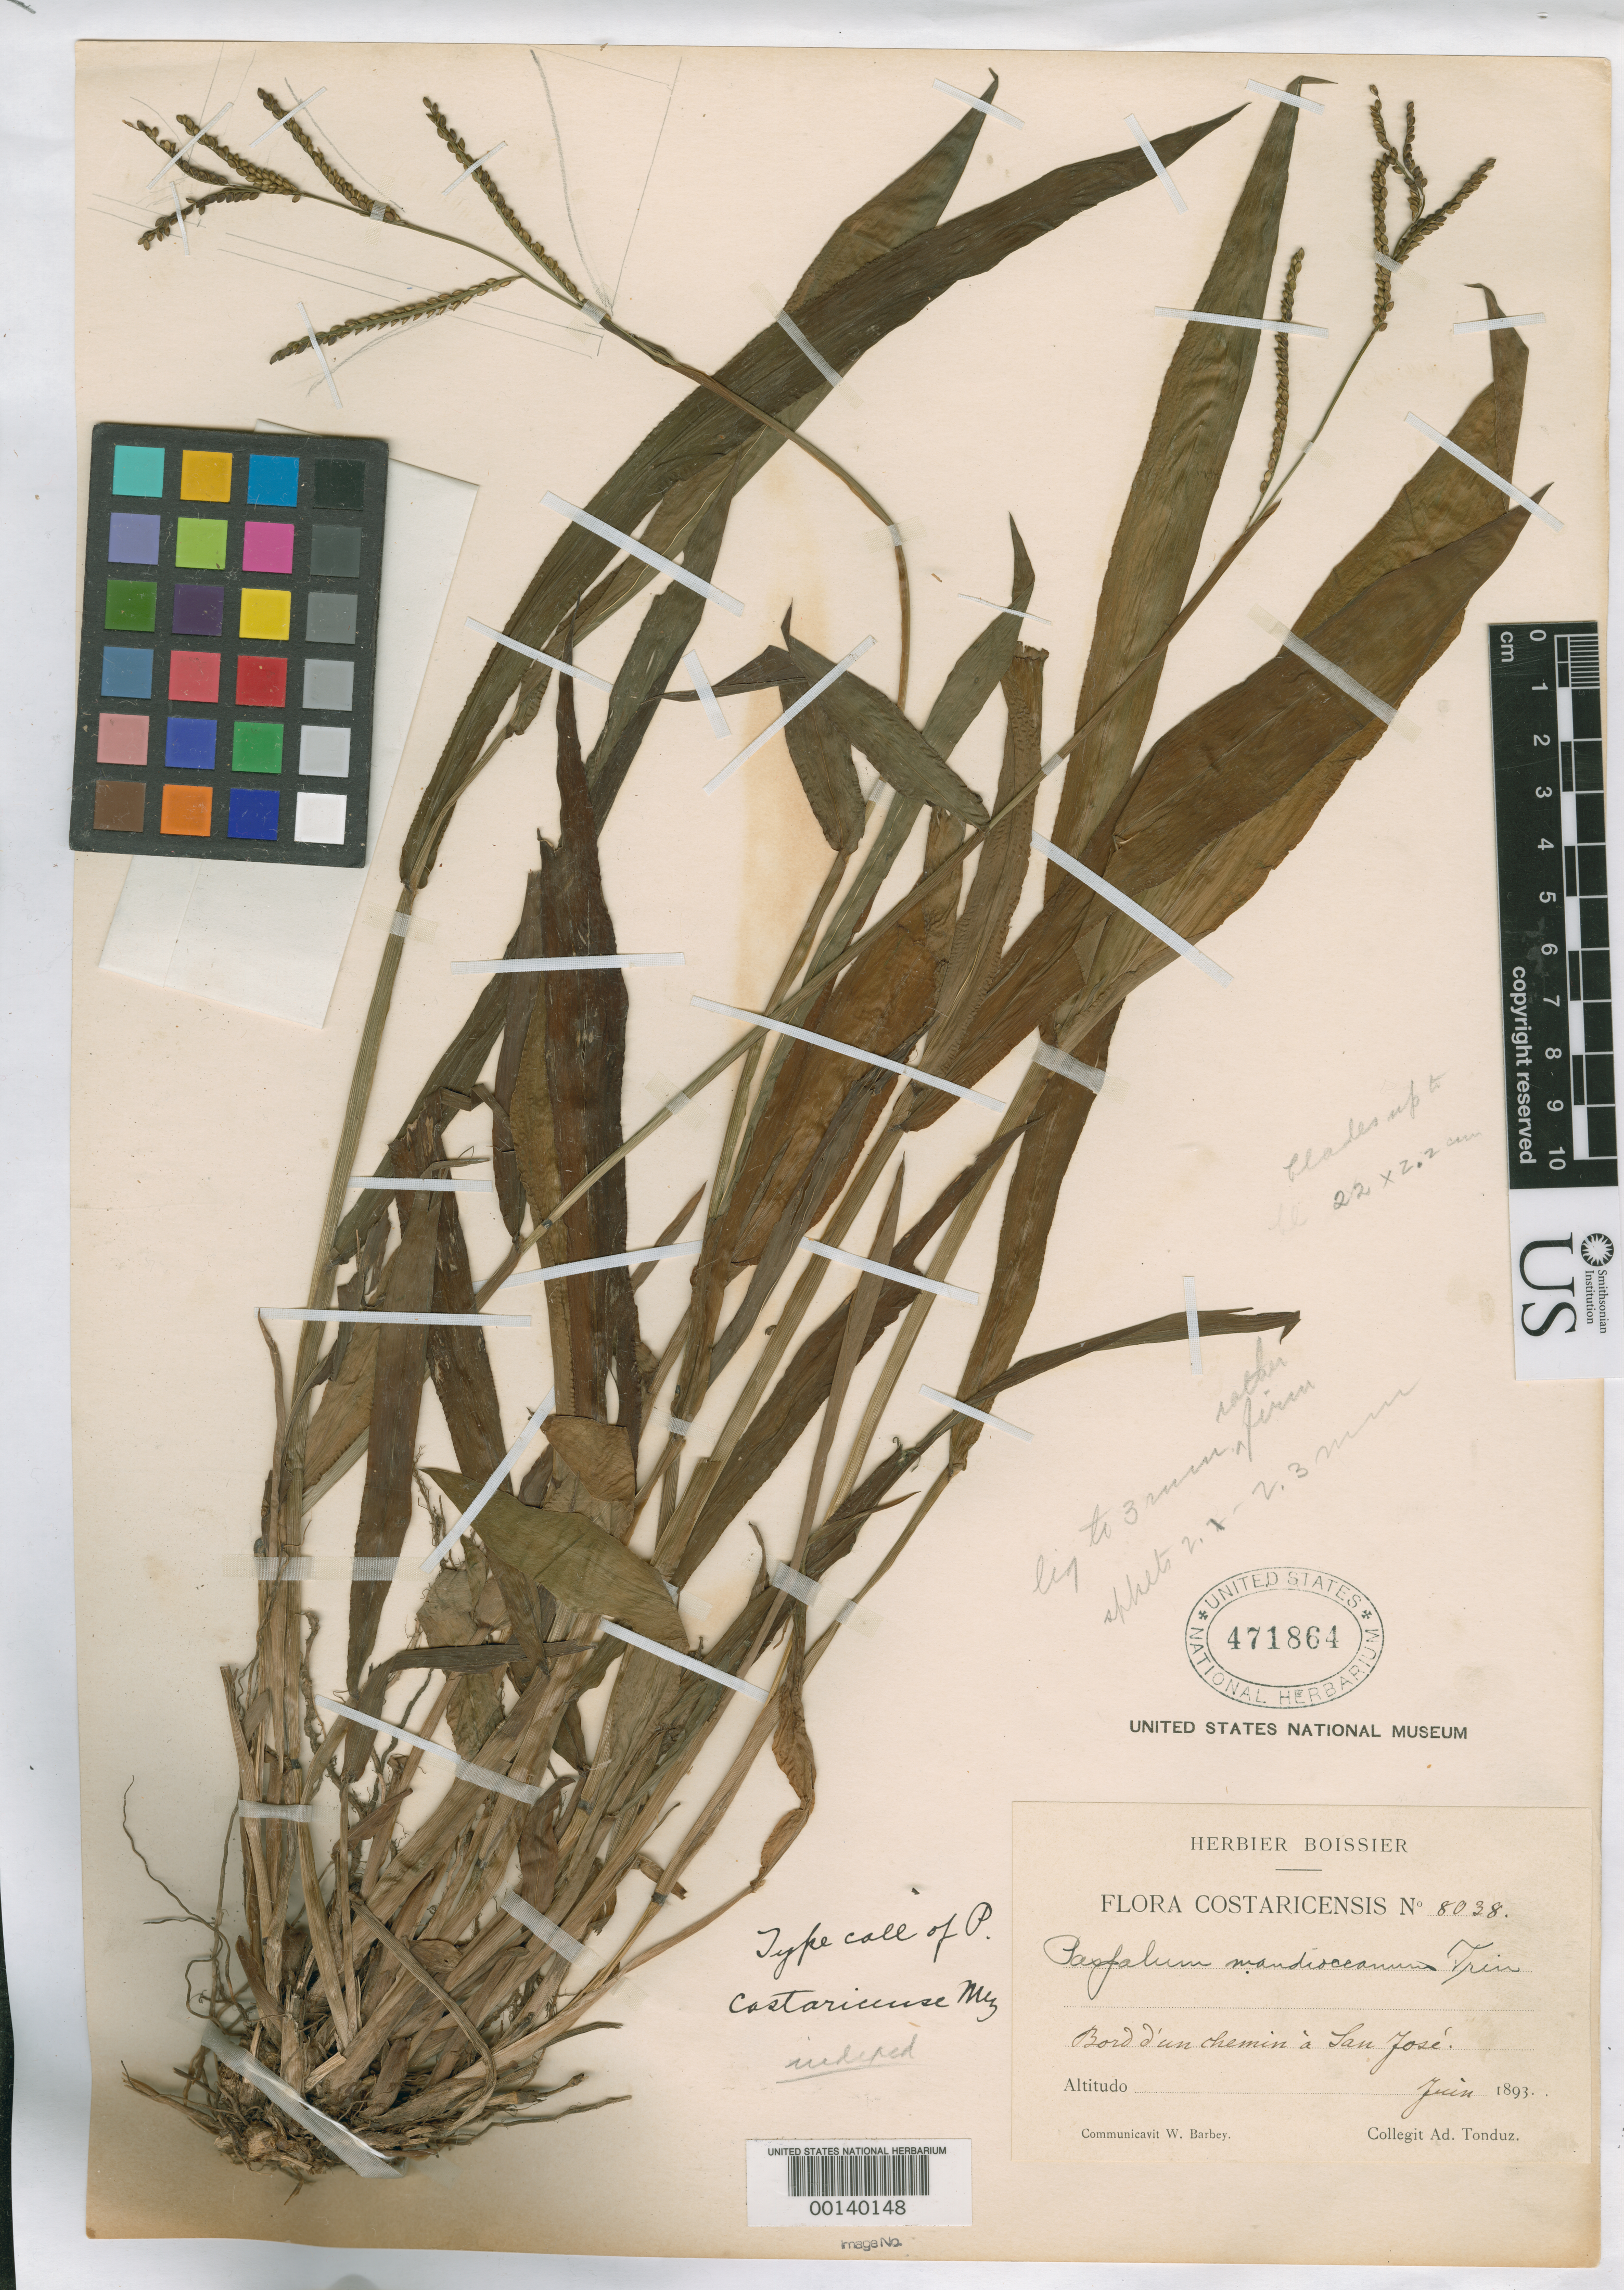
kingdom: Plantae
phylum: Tracheophyta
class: Liliopsida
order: Poales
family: Poaceae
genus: Paspalum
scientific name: Paspalum costaricense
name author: Mez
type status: Isolectotype; Syntype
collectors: A. Tonduz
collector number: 8038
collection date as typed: Jun 1893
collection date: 1893-06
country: Costa Rica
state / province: San José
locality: San Jose.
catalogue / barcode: US 471864